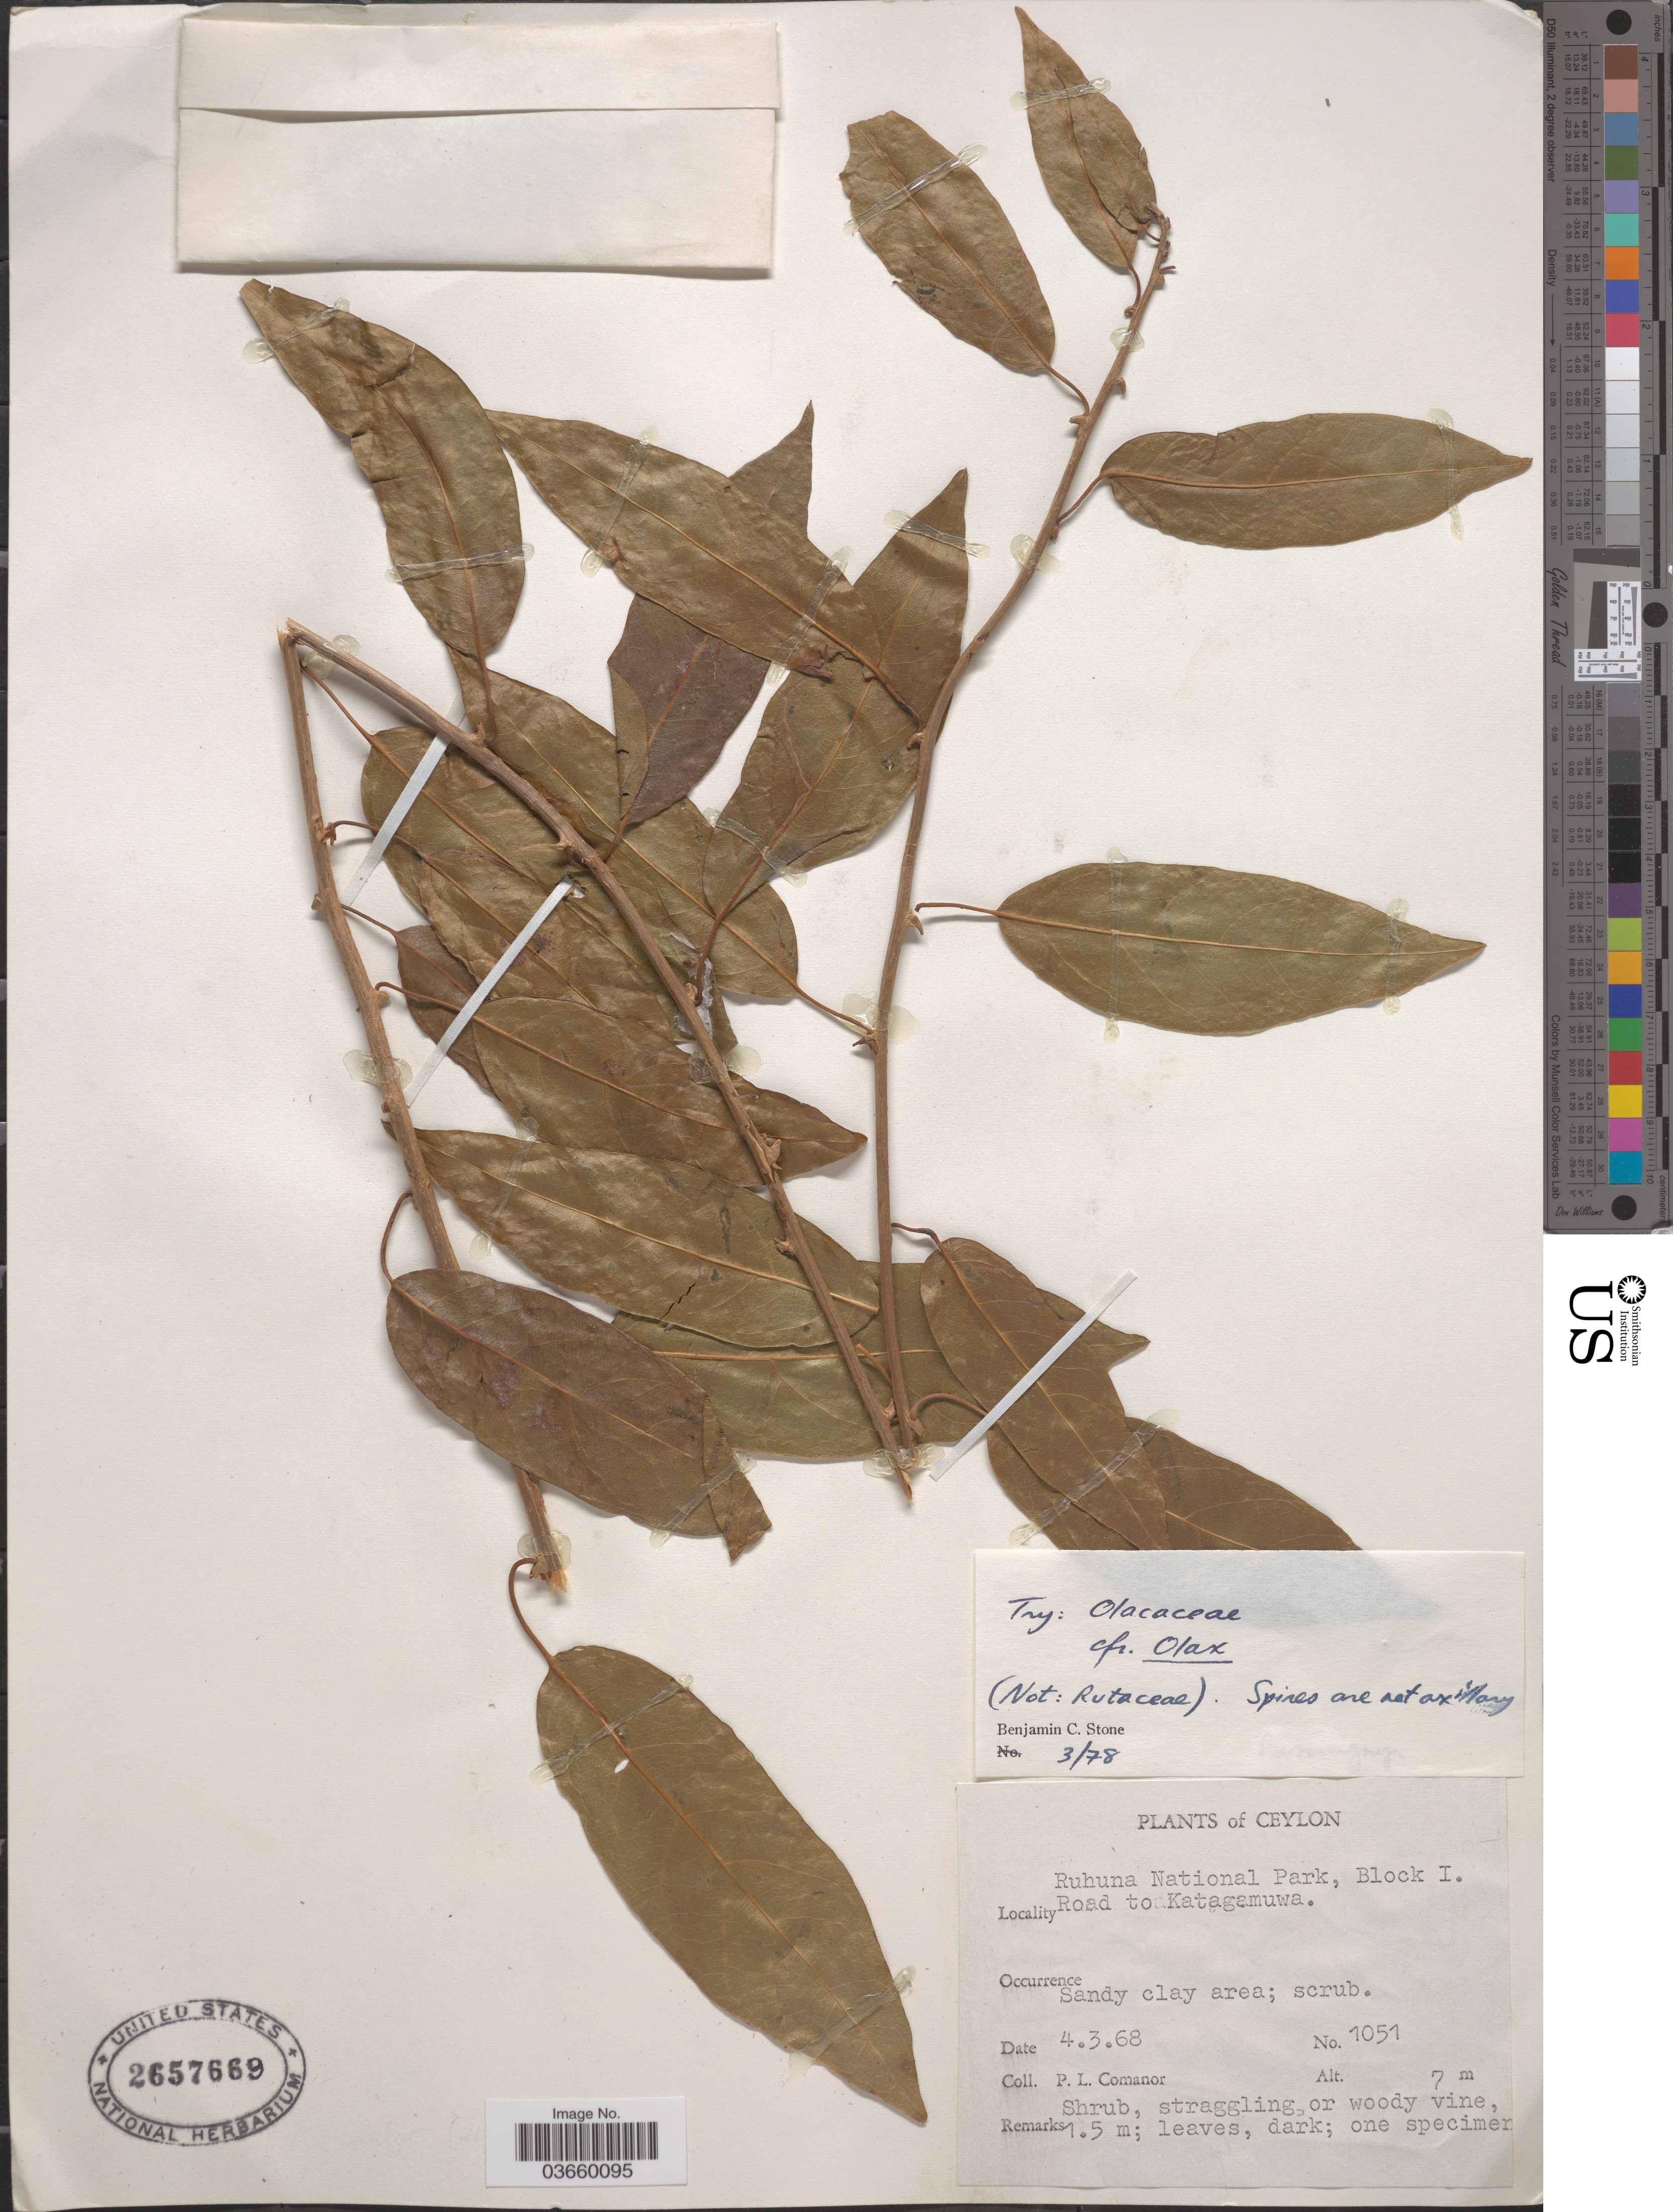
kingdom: Plantae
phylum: Tracheophyta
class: Magnoliopsida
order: Santalales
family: Olacaceae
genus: Olax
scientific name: Olax sp.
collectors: P. Comanor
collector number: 1051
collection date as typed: Transcribed d/m/y: 4/3/68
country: Sri Lanka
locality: Ceylon. Ruhuna National Park, Block 1. Road to Katagamuwa.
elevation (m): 7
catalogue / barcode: US 2657669